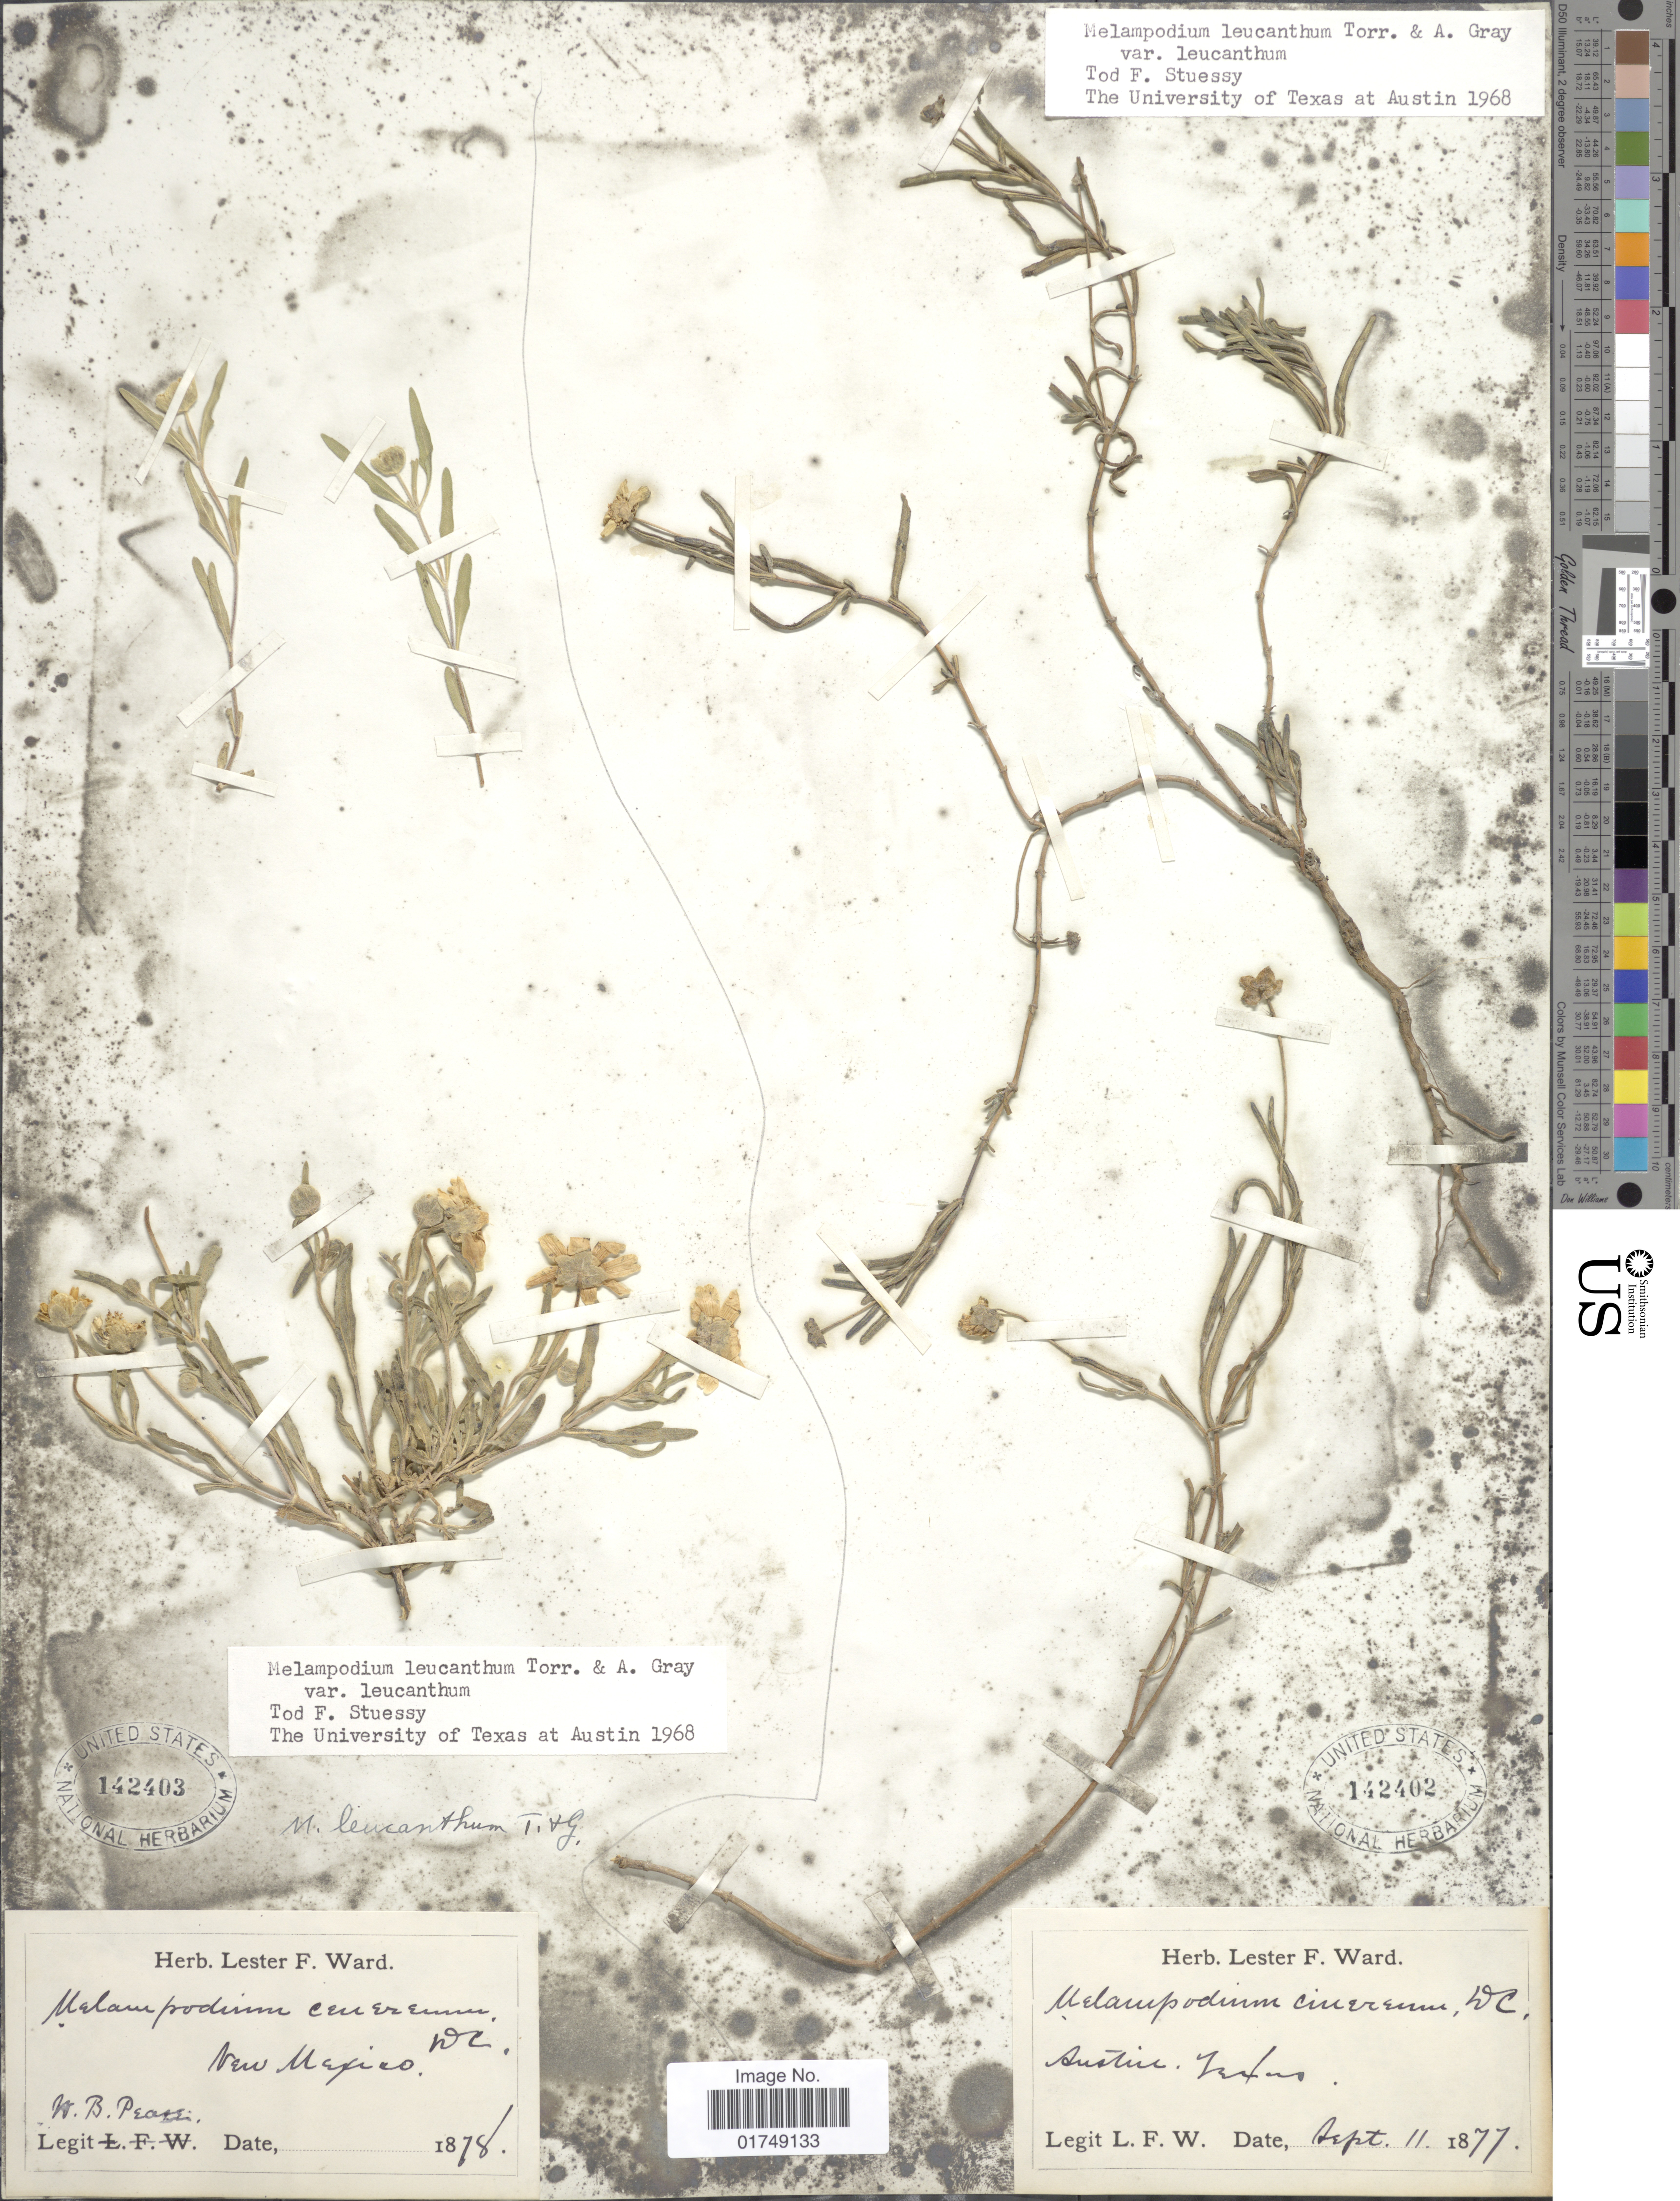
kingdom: Plantae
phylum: Tracheophyta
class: Magnoliopsida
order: Asterales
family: Asteraceae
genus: Melampodium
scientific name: Melampodium leucanthum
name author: Torr. & A. Gray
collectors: L. F. Ward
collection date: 1877-09-11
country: United States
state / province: Texas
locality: Austin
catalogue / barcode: US 142402-2